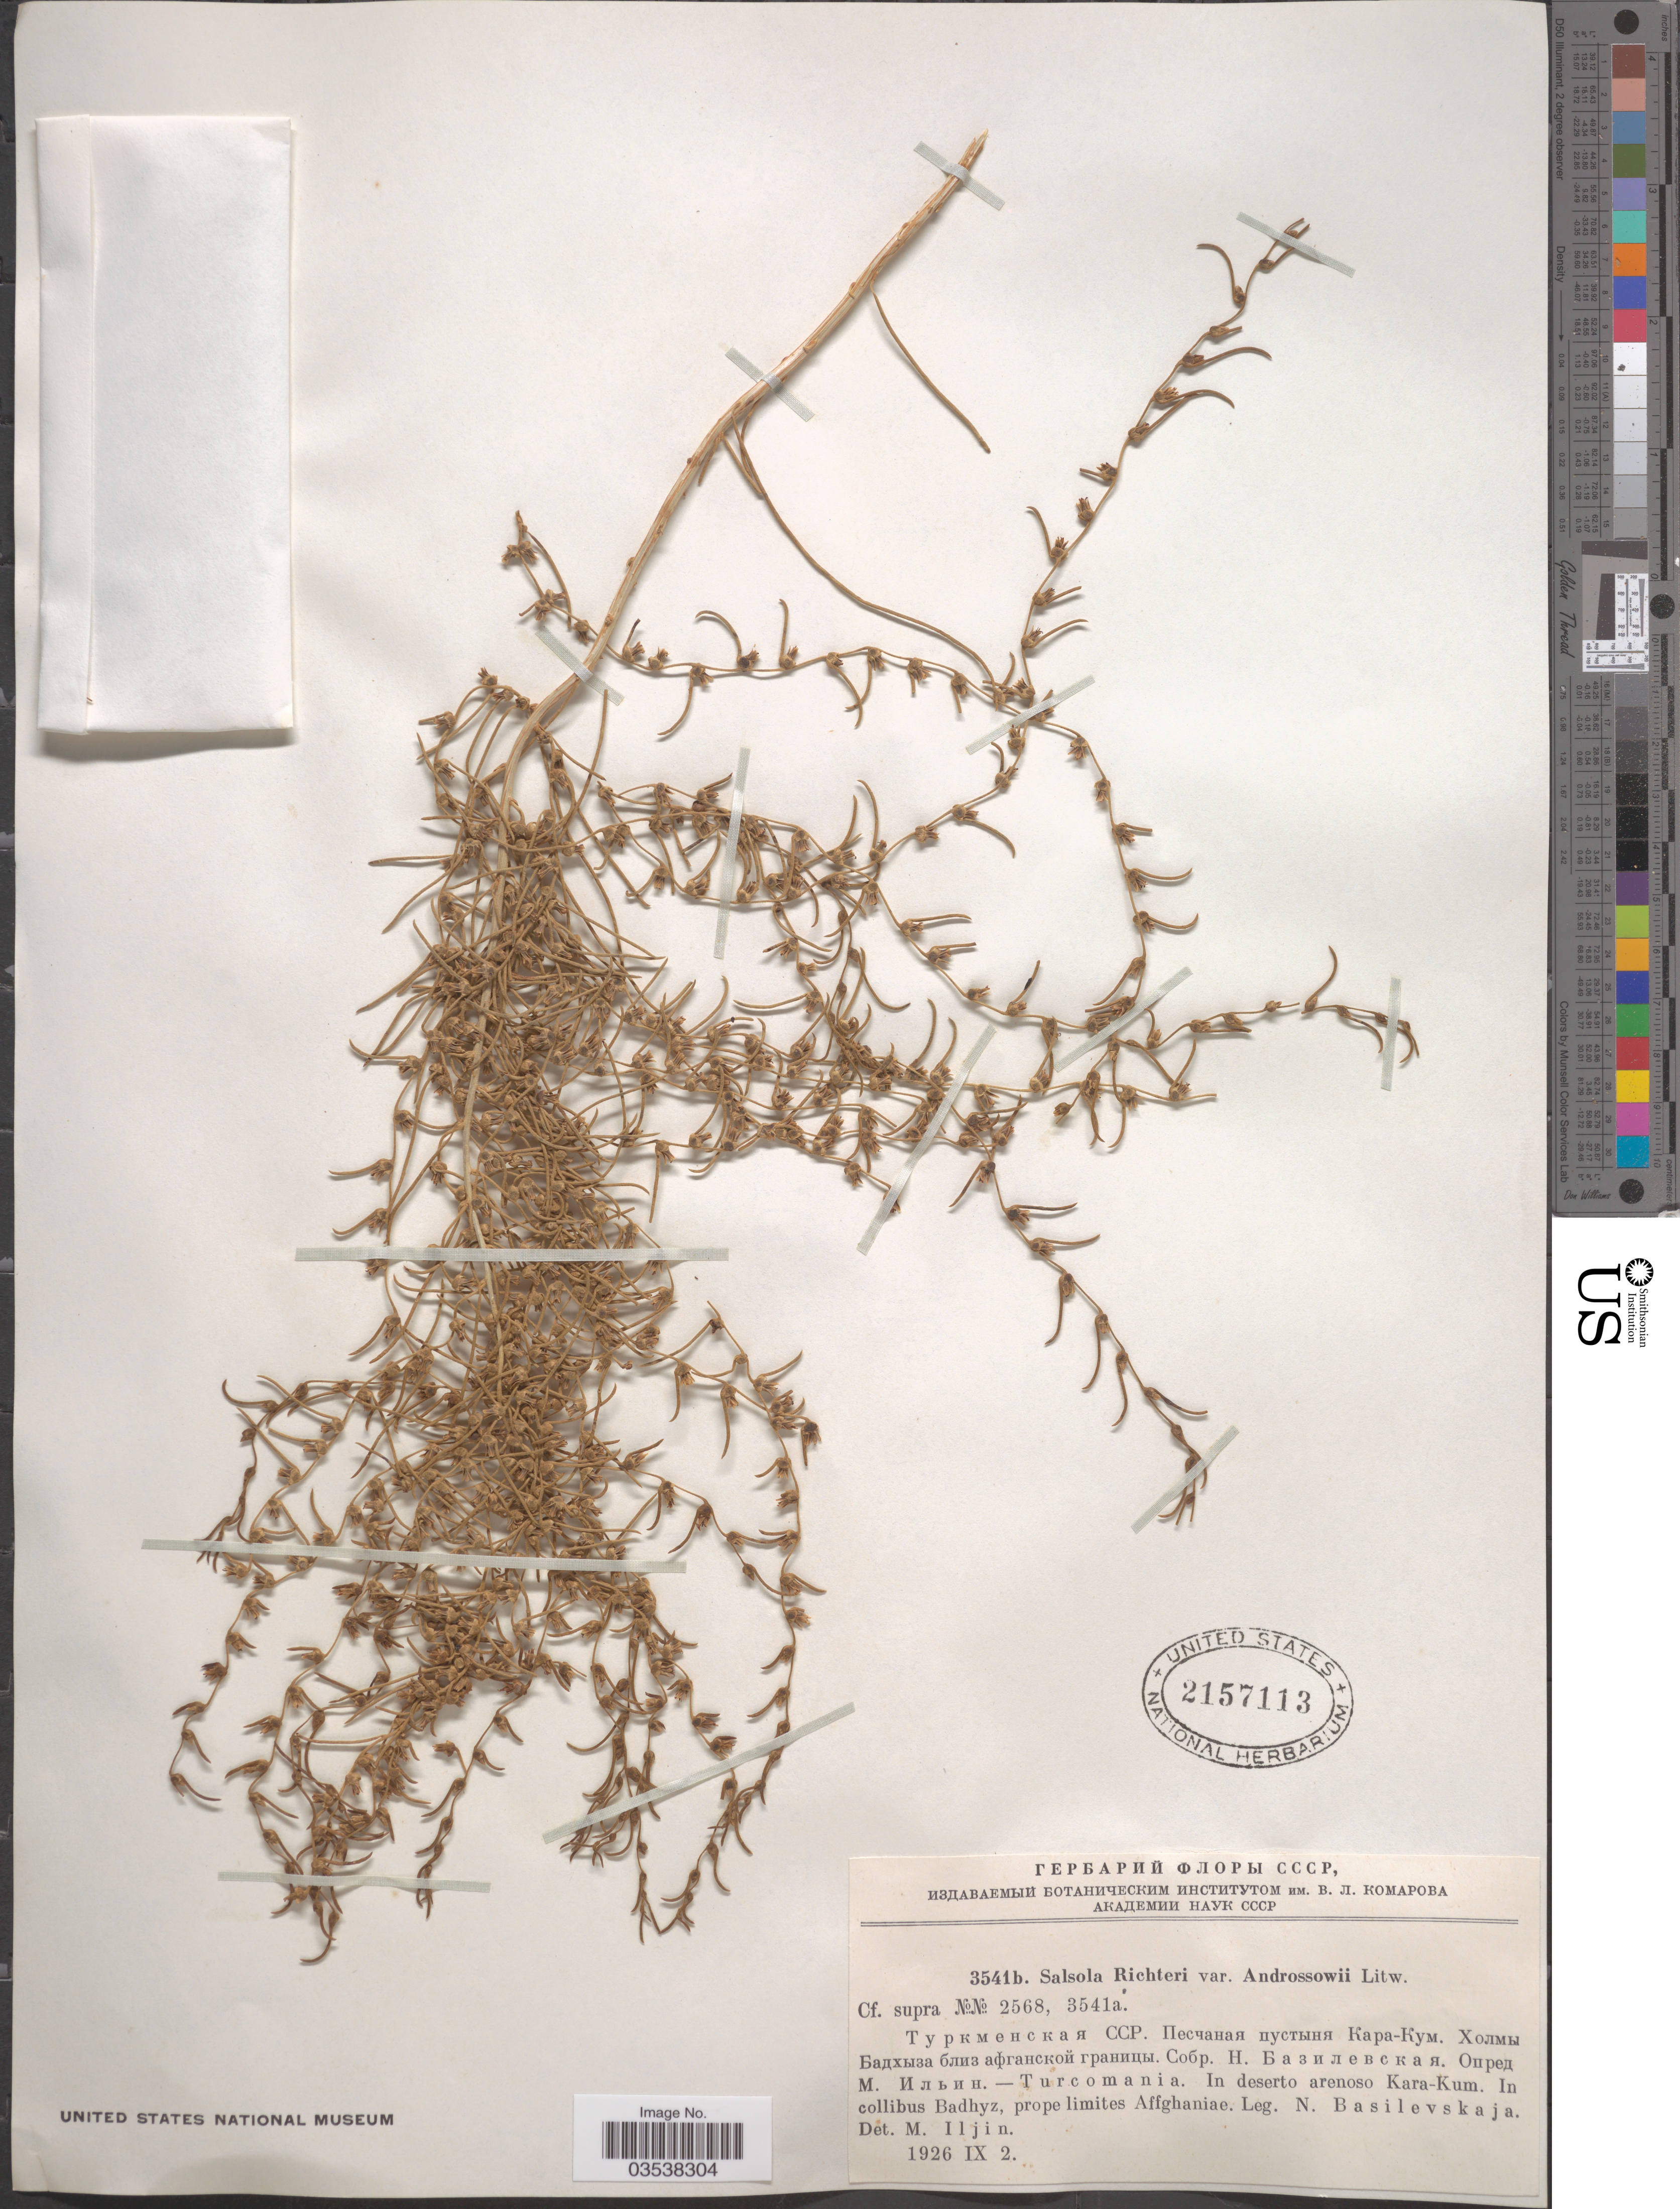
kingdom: Plantae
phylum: Tracheophyta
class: Magnoliopsida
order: Caryophyllales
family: Amaranthaceae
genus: Xylosalsola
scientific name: Xylosalsola richteri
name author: (Moq.) Akhani & Roalson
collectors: N. Basilevskaja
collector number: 3541b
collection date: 1926-09-02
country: Turkmenistan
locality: Turcomania. In deserto arenoso Kara-Kum. In collibus Badhyz, prope limites Affghaniae.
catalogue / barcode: US 2157113